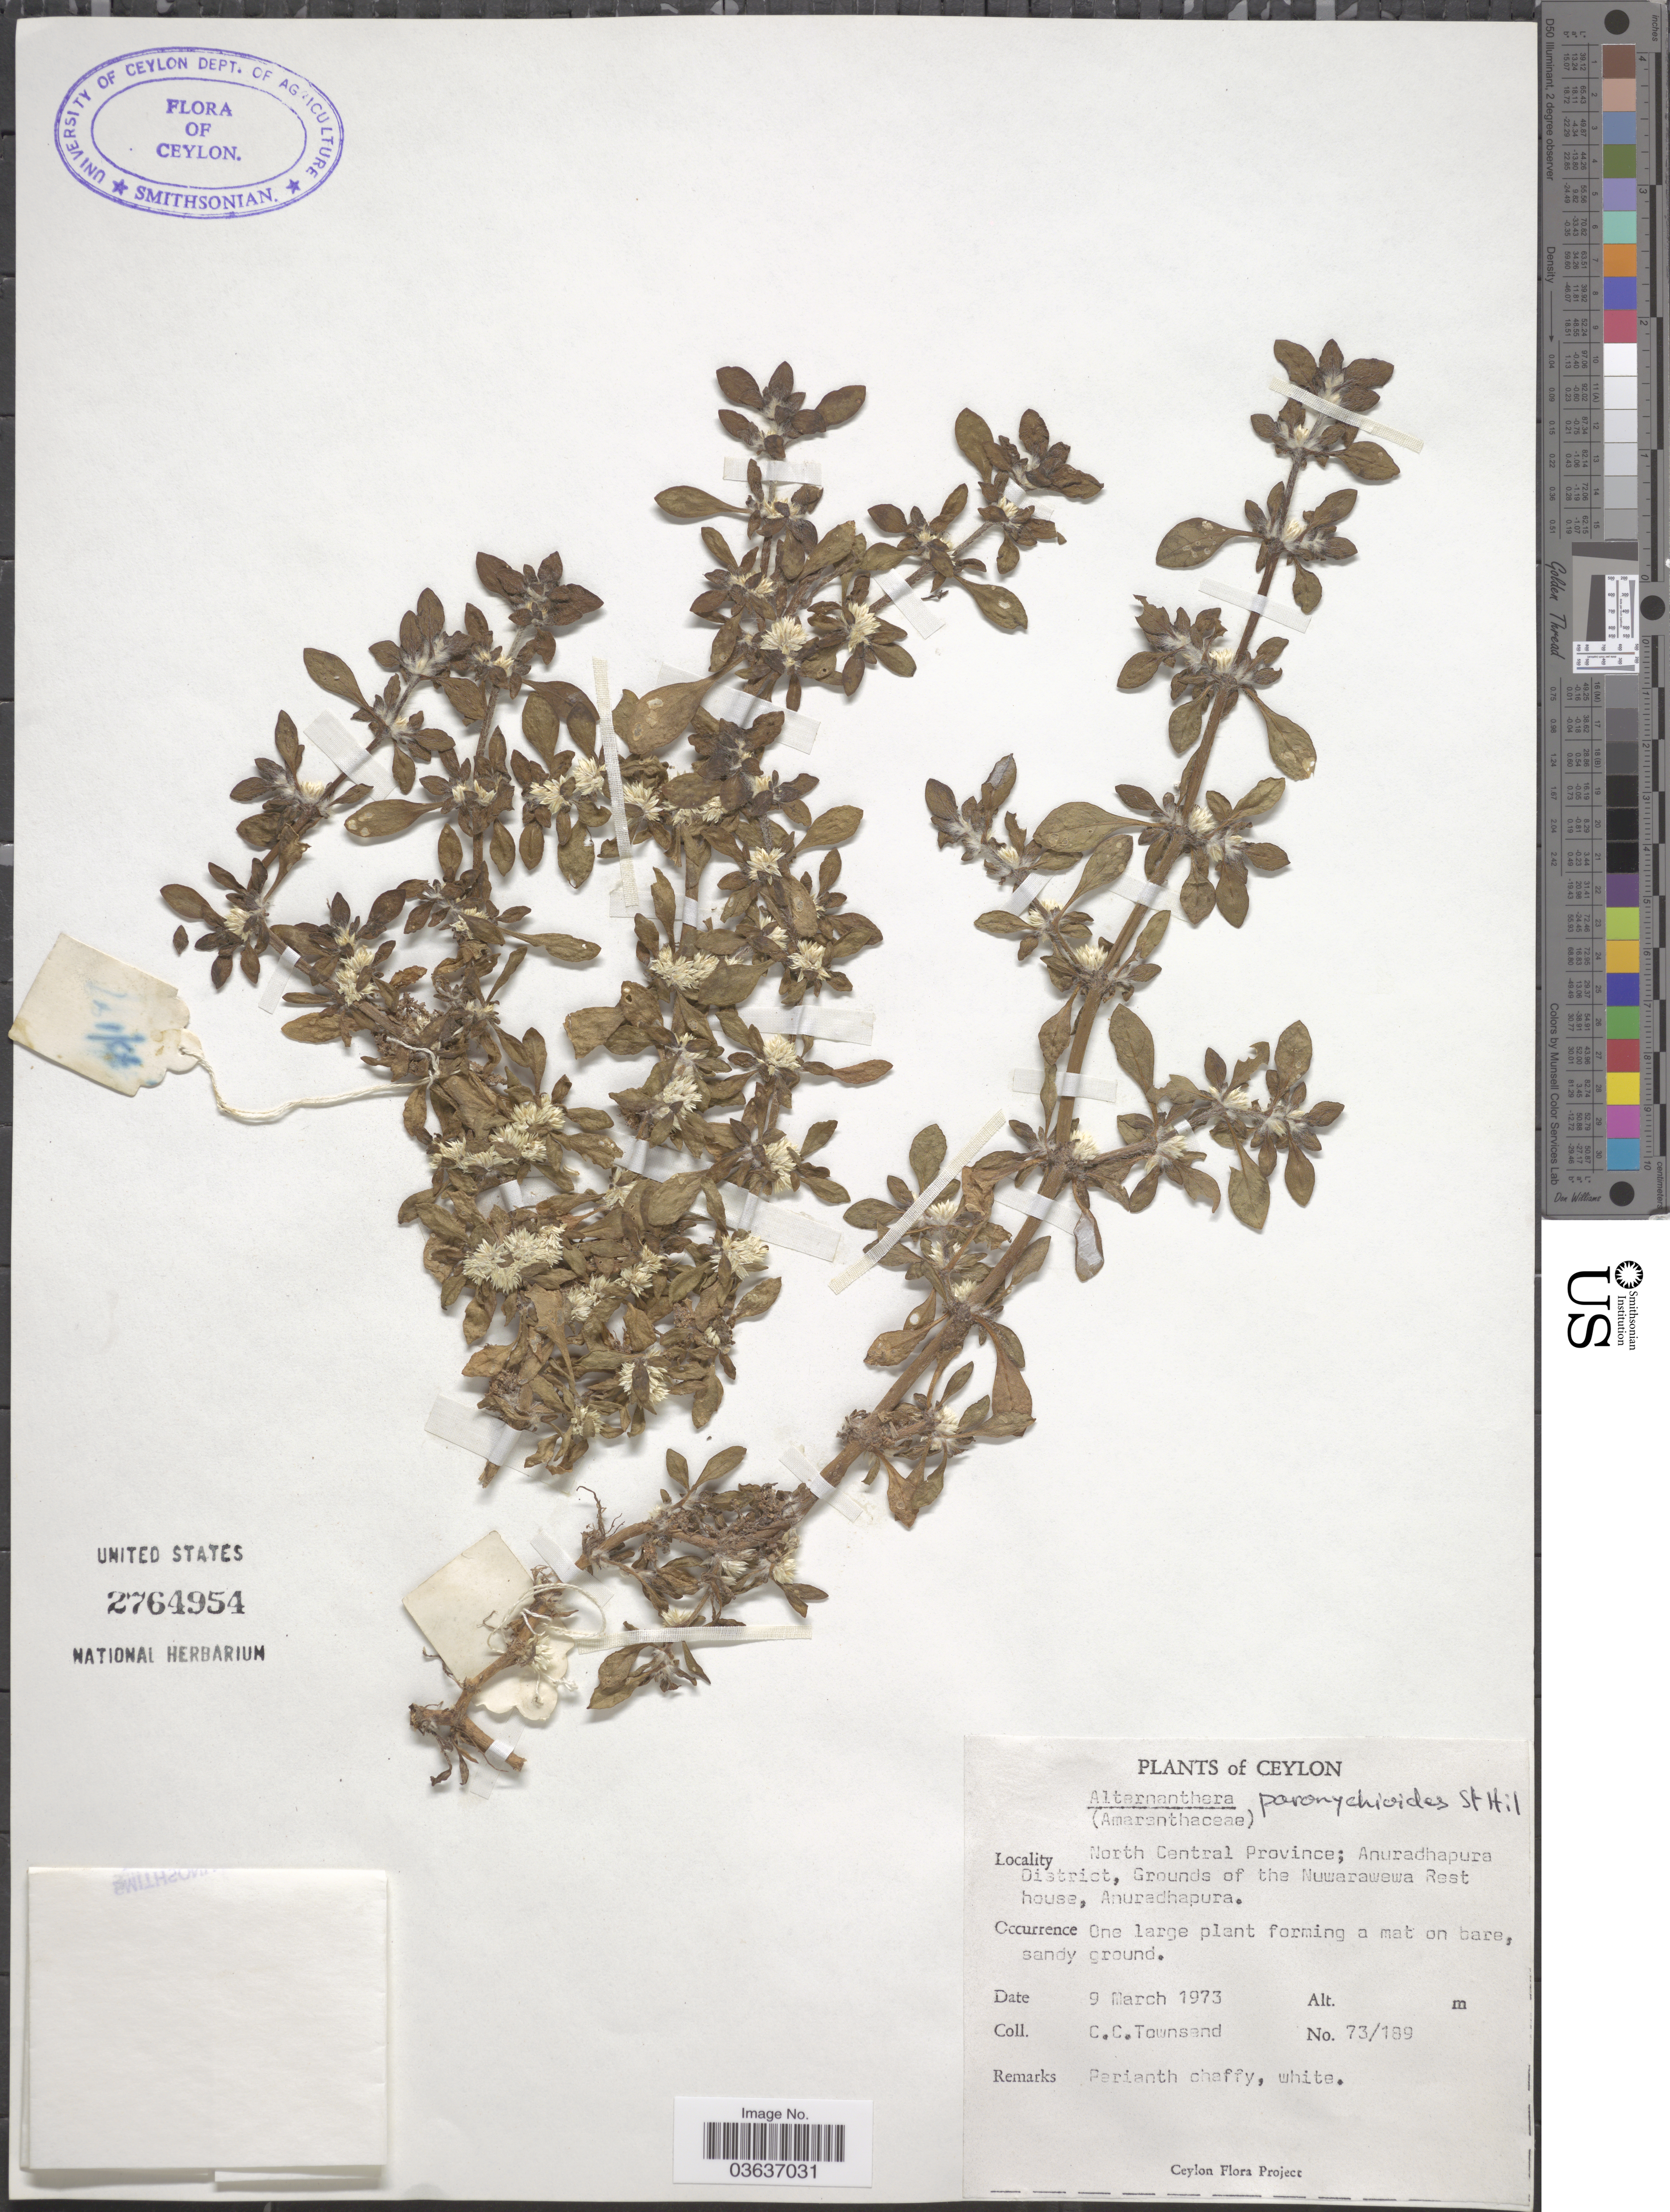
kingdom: Plantae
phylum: Tracheophyta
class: Magnoliopsida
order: Caryophyllales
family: Amaranthaceae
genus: Alternanthera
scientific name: Alternanthera paronychioides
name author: A. St.-Hil.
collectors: C. Townsend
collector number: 73/189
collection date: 1973-03-09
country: Sri Lanka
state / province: North Central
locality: Ceylon. Anuradhapura District, Grounds of the Nuwarawewa Rest house, Anuradhapura.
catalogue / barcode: US 2764954